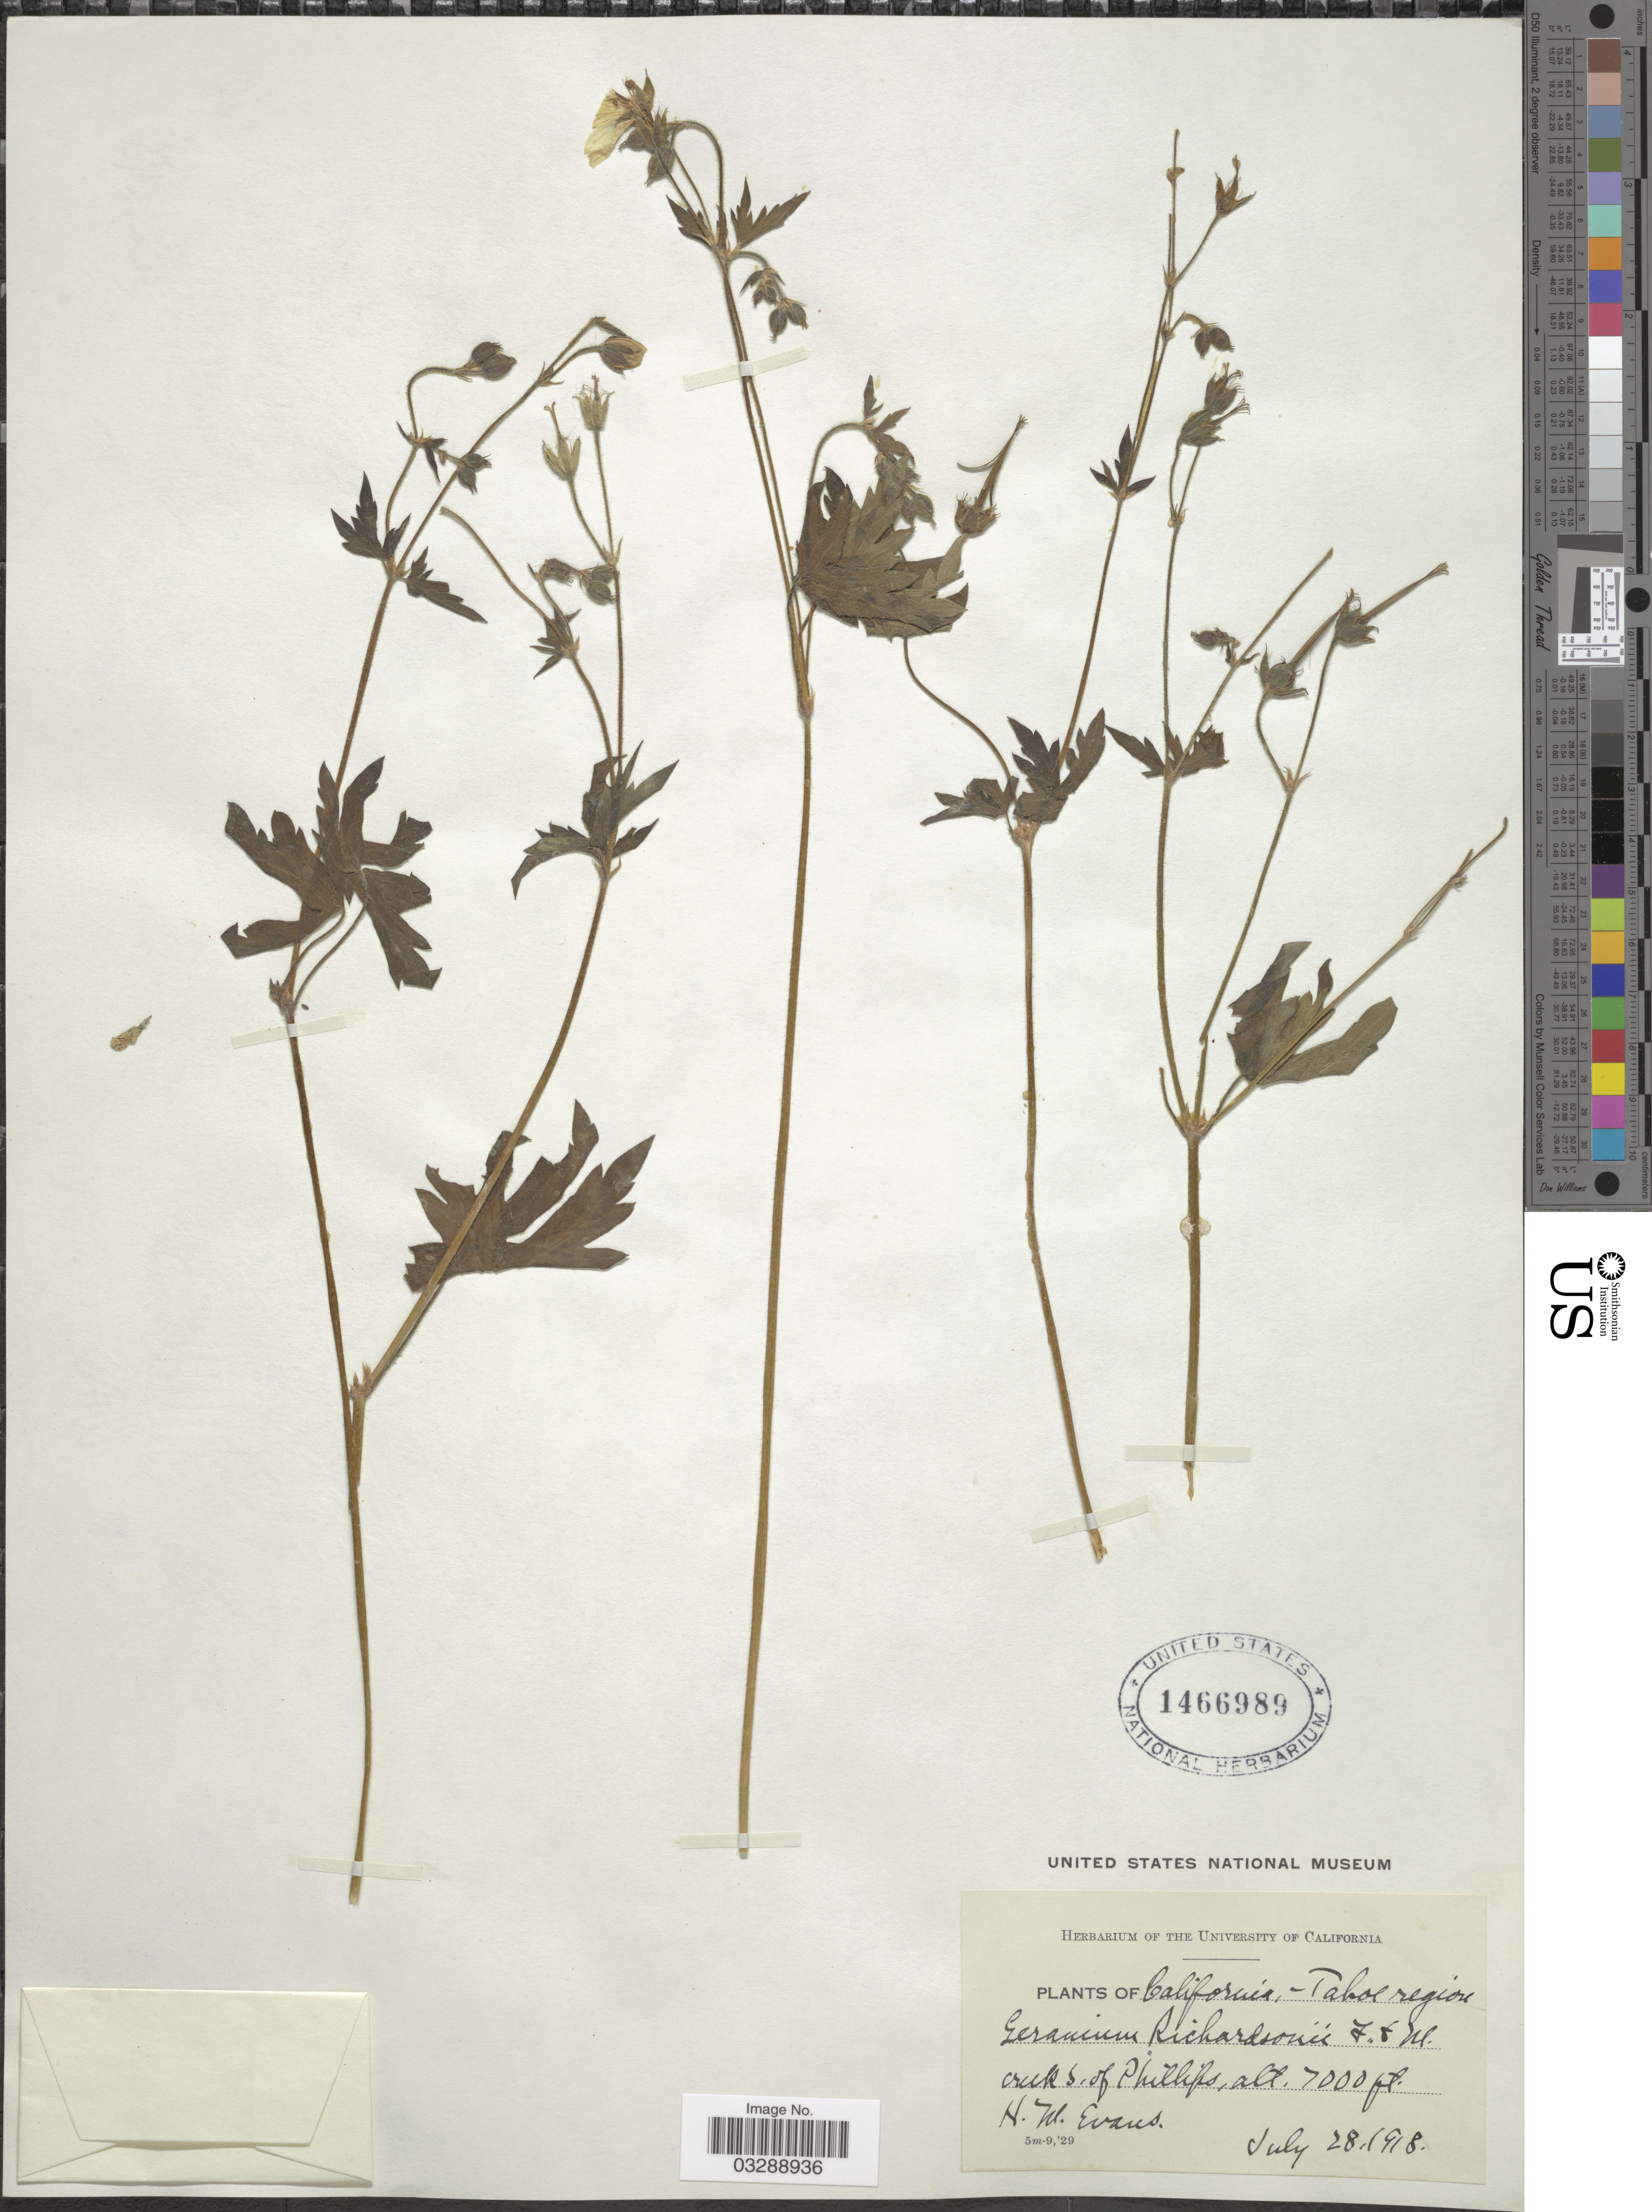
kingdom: Plantae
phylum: Tracheophyta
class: Magnoliopsida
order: Geraniales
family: Geraniaceae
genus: Geranium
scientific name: Geranium richardsonii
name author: Fisch. & Trautv.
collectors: H. Evans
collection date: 1918-07-28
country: United States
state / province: California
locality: Tahoe region. Creeks of Phillips.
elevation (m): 2134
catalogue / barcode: US 1466989